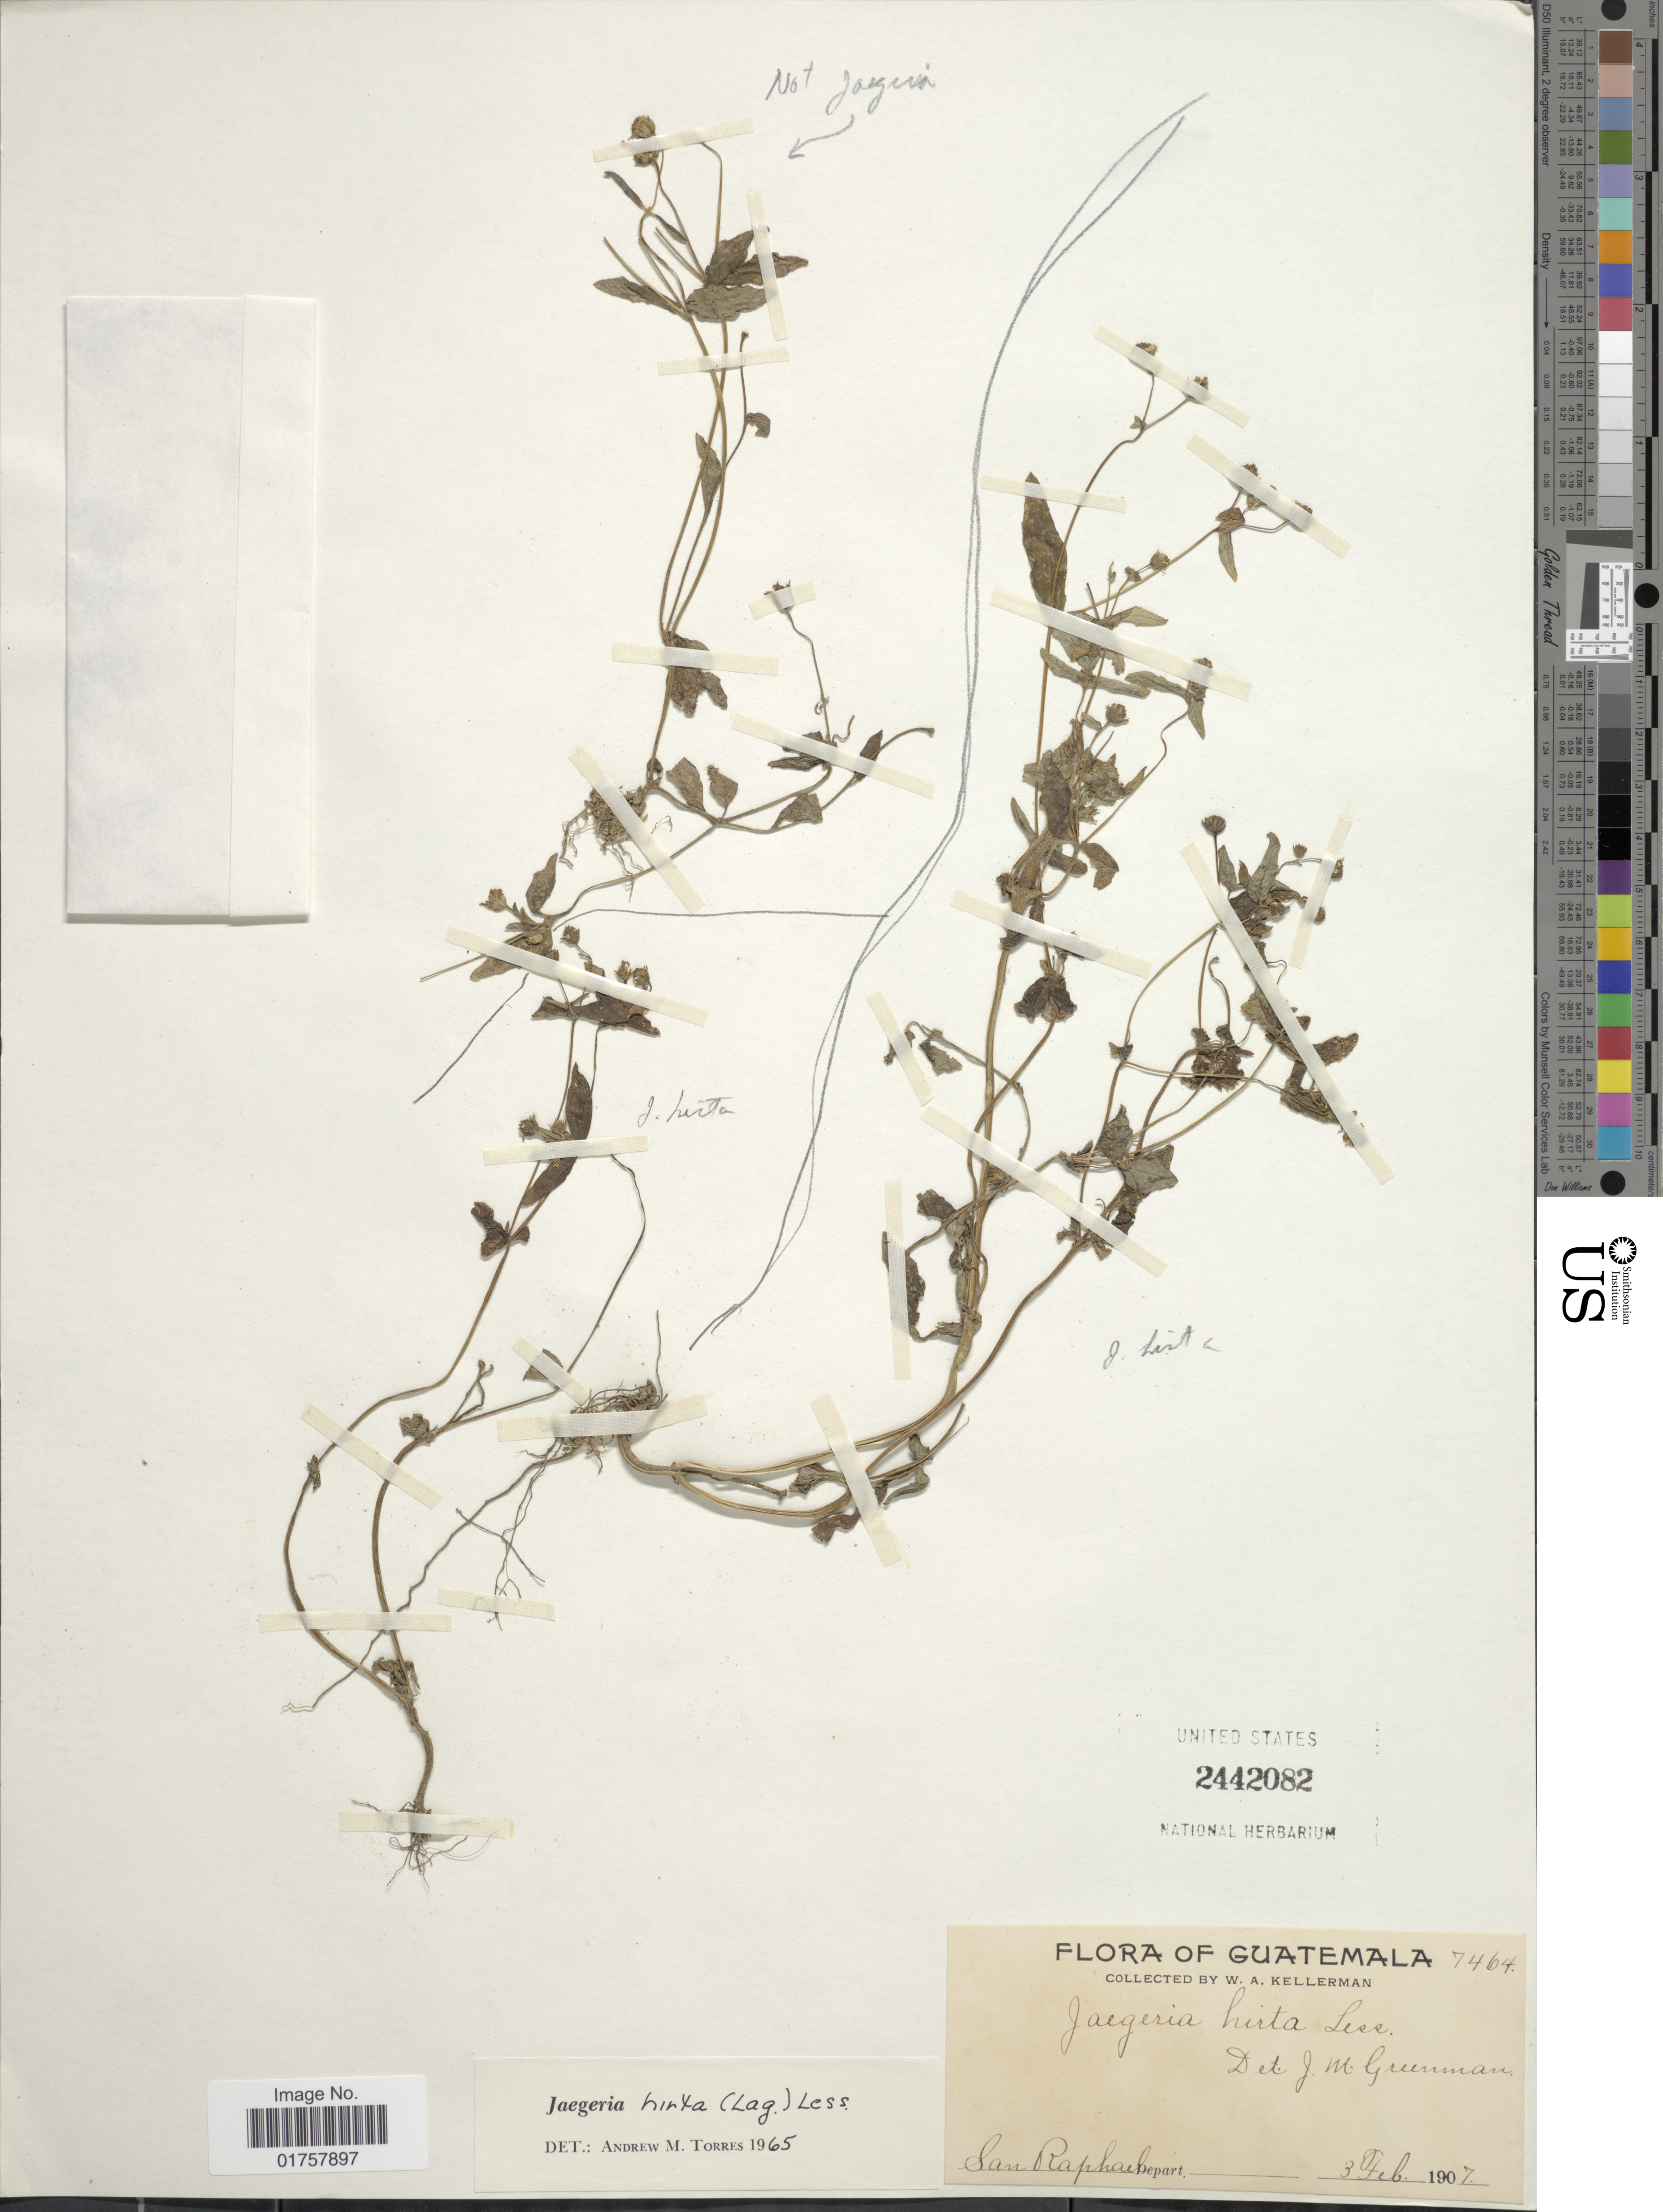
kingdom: Plantae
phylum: Tracheophyta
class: Magnoliopsida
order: Asterales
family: Asteraceae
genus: Jaegeria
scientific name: Jaegeria hirta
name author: (Lag.) Less.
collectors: W. Kellerman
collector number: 7464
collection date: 1907-02-03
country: Guatemala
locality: San Raphael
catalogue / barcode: US 2442082